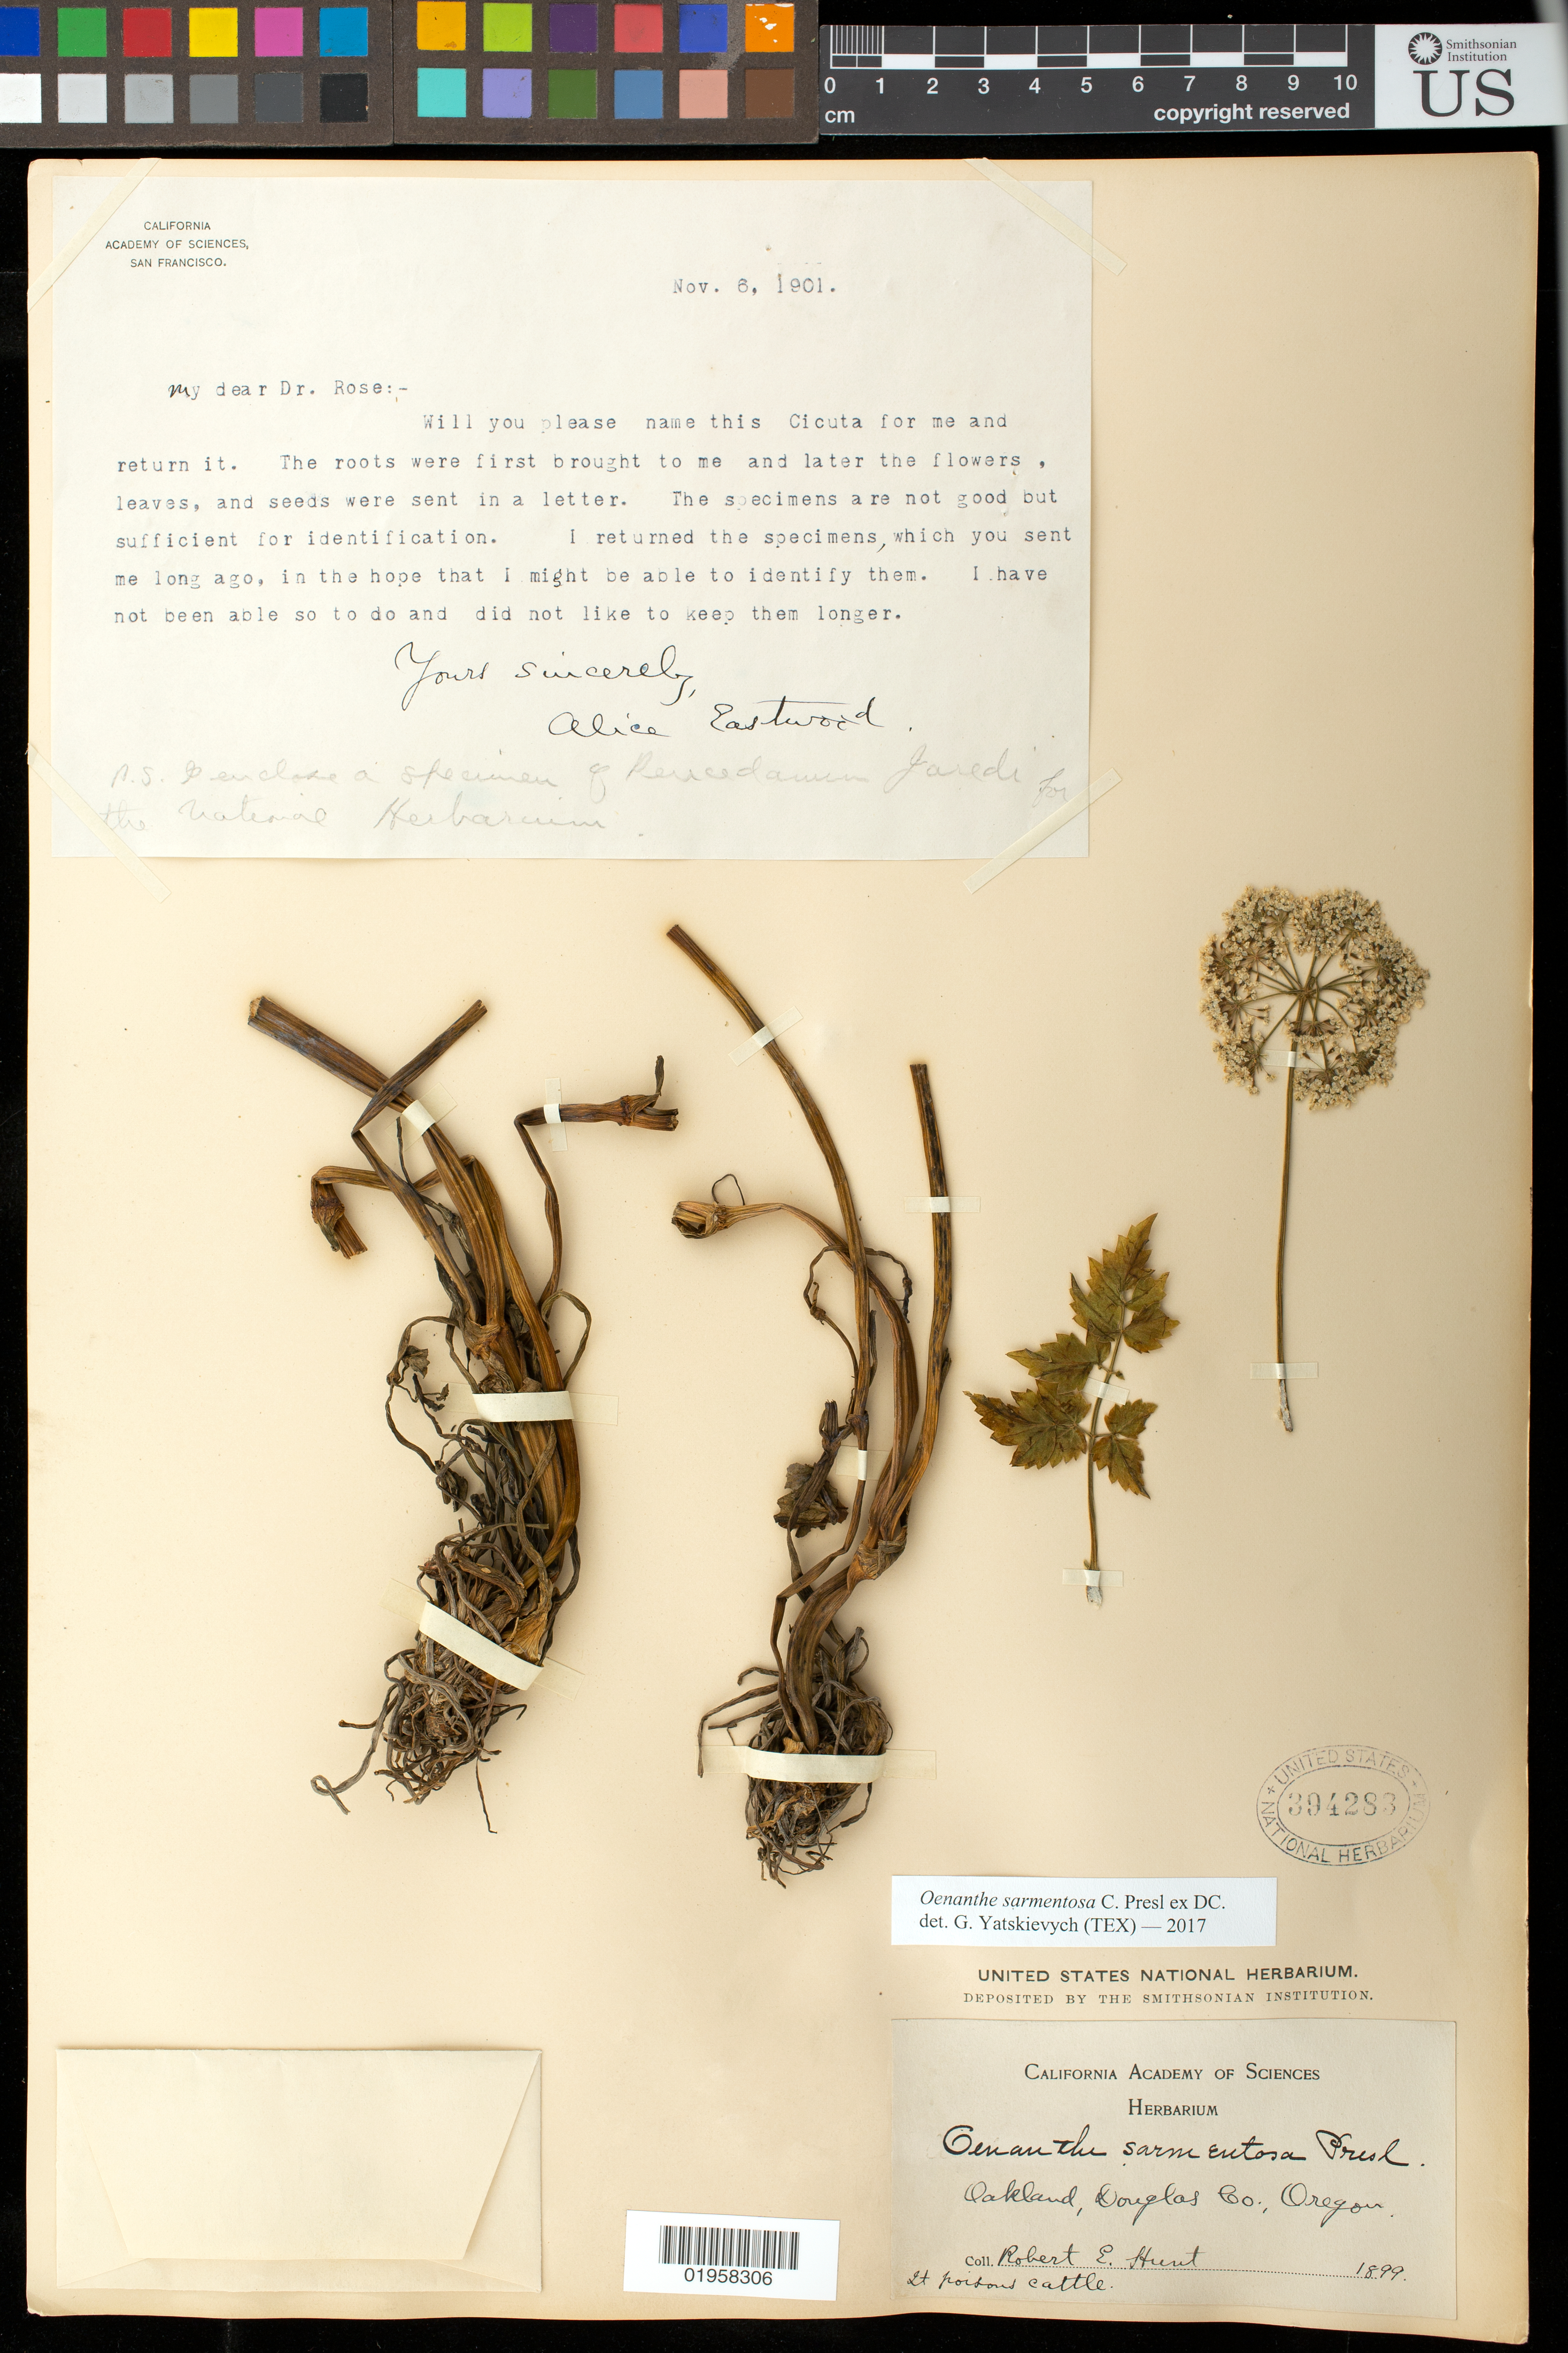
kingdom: Plantae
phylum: Tracheophyta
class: Magnoliopsida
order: Apiales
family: Apiaceae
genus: Oenanthe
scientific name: Oenanthe sarmentosa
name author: C. Presl ex DC.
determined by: Yatskievych, G. A.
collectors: R. Hunt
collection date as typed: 1899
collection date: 1899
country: United States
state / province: Oregon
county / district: Douglas County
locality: Oakland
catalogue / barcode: US 394283